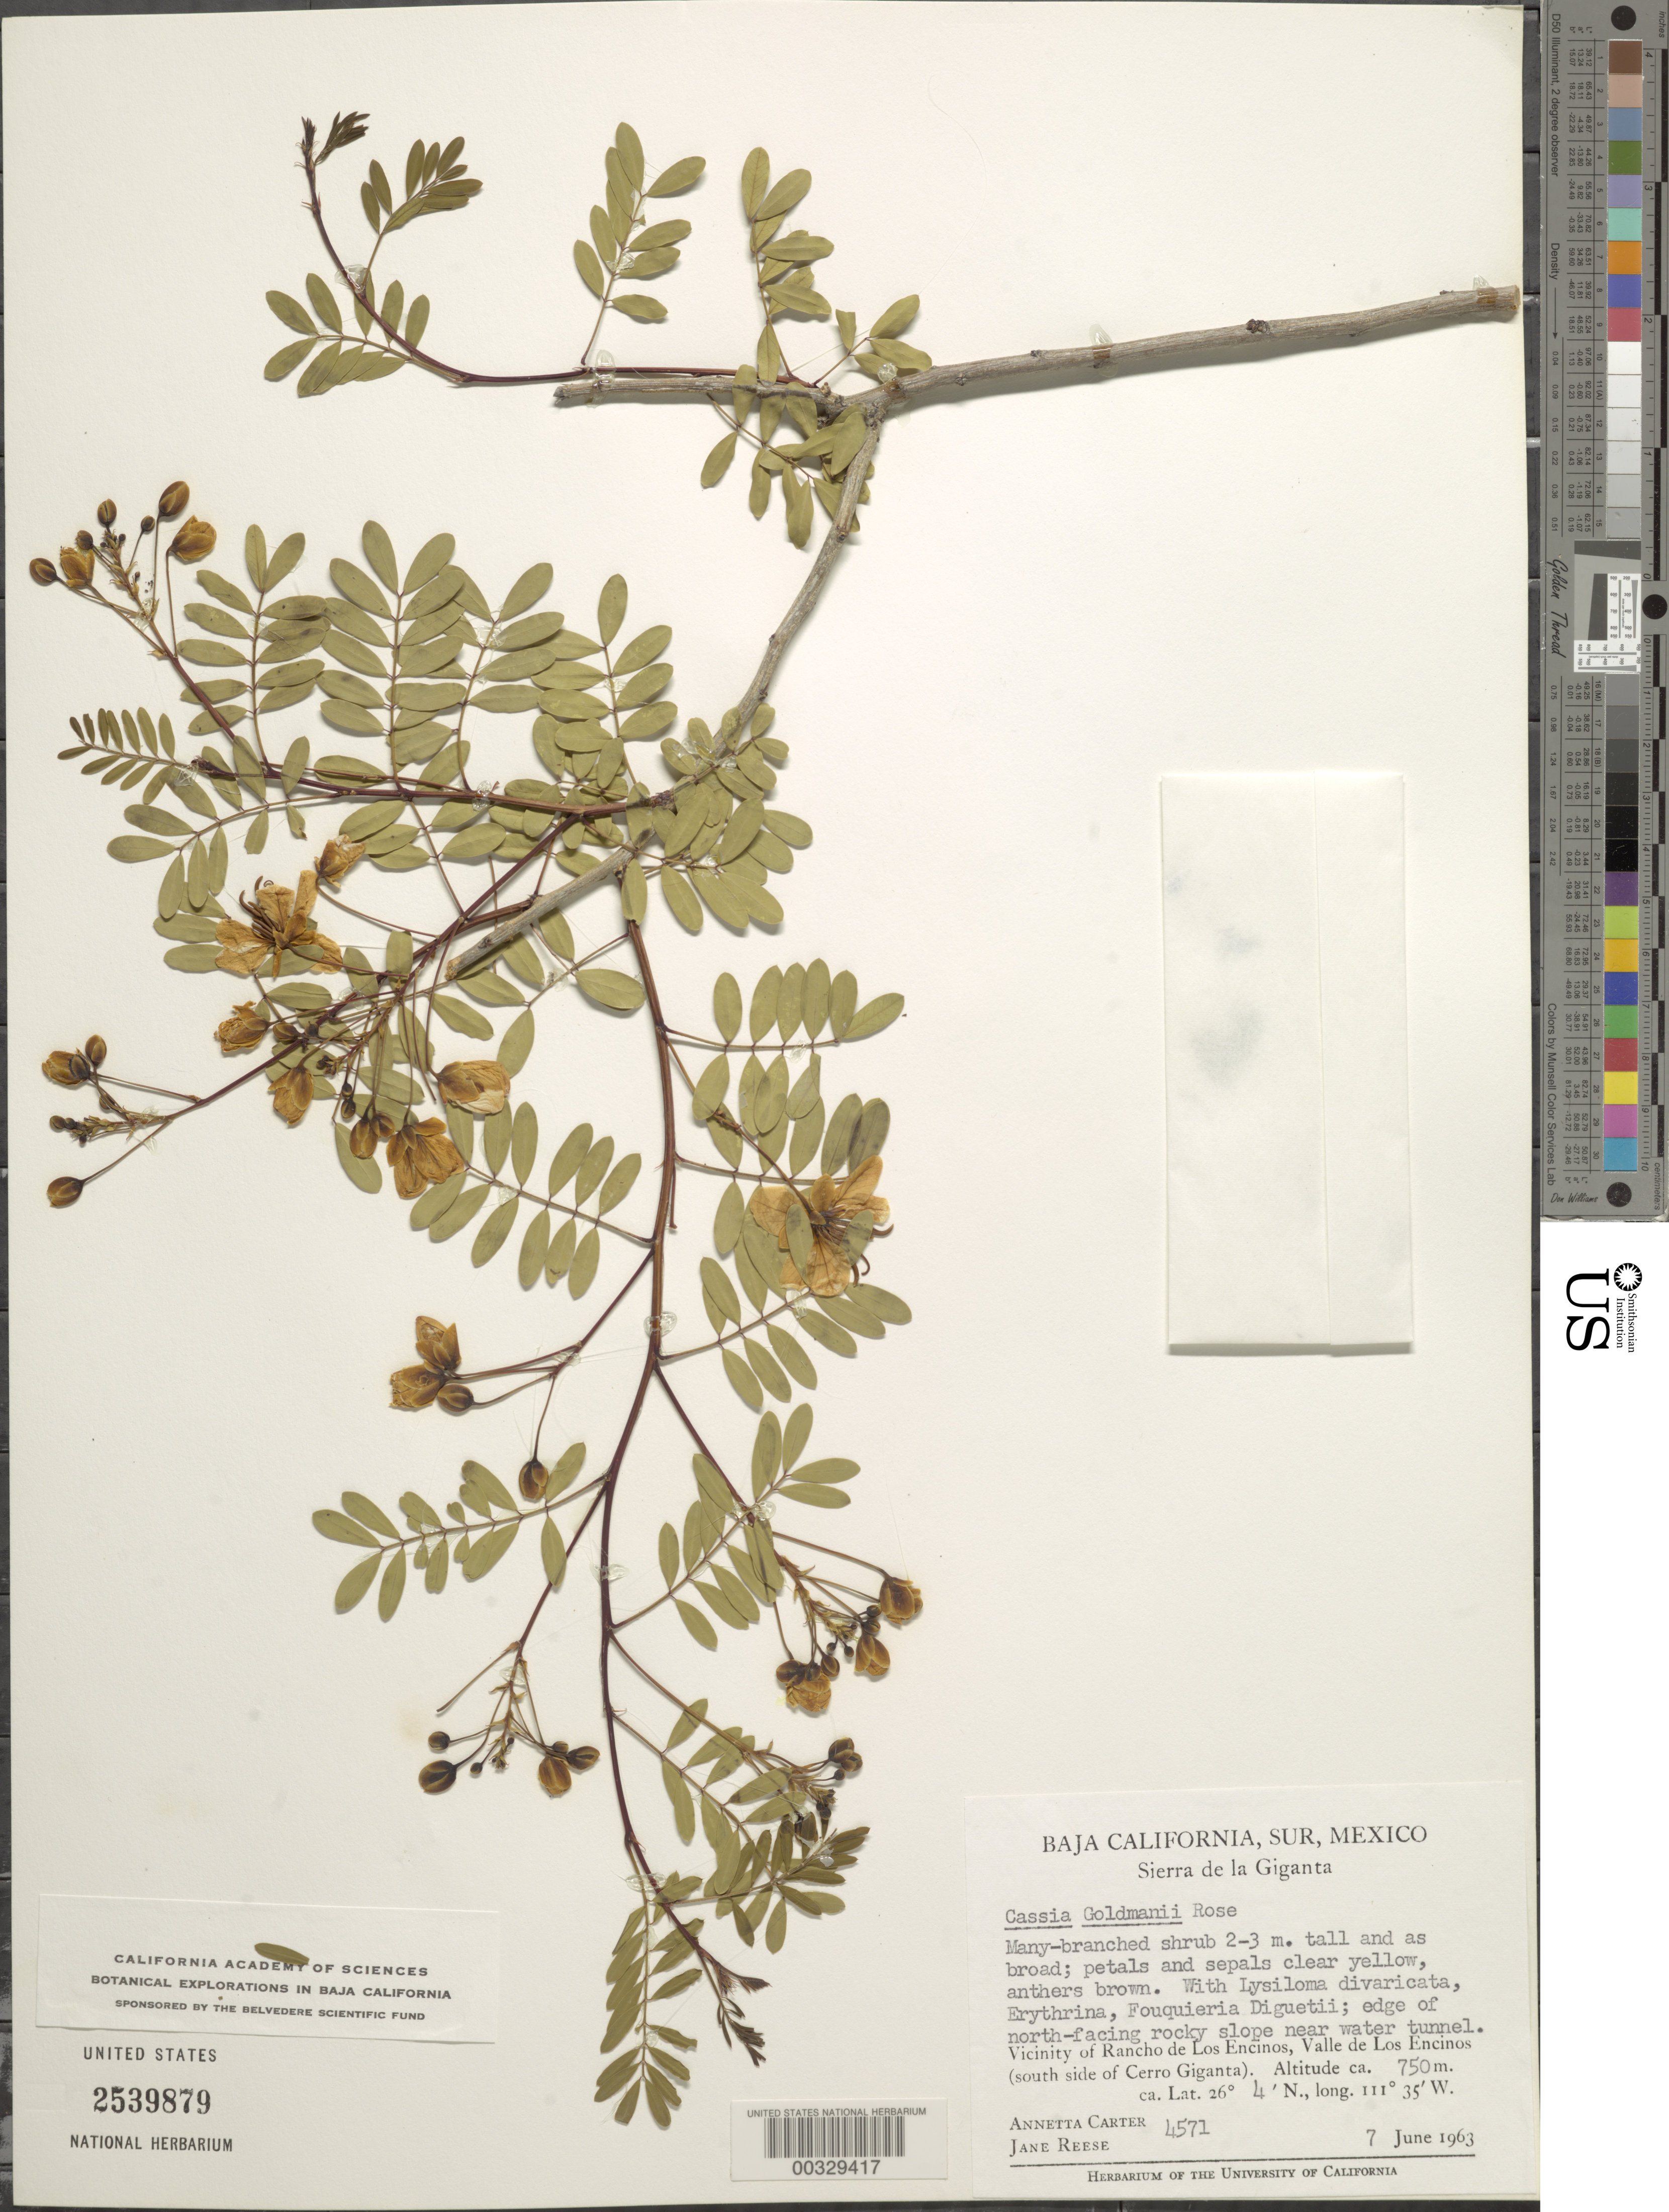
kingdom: Plantae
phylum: Tracheophyta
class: Magnoliopsida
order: Fabales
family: Fabaceae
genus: Senna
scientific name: Senna polyantha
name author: (Coll) H.S. Irwin & Barneby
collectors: A. M. Carter & J. Reese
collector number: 4571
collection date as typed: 07 Jun 1963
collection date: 1963-06-07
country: Mexico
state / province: Baja California Sur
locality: Vicinity of Rancho de Los Encinos, Valle de Los Encinos (S side of Cerro Giganta) near water tunnel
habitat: Edge of n facing rocky slope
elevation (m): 750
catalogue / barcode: US 2539879